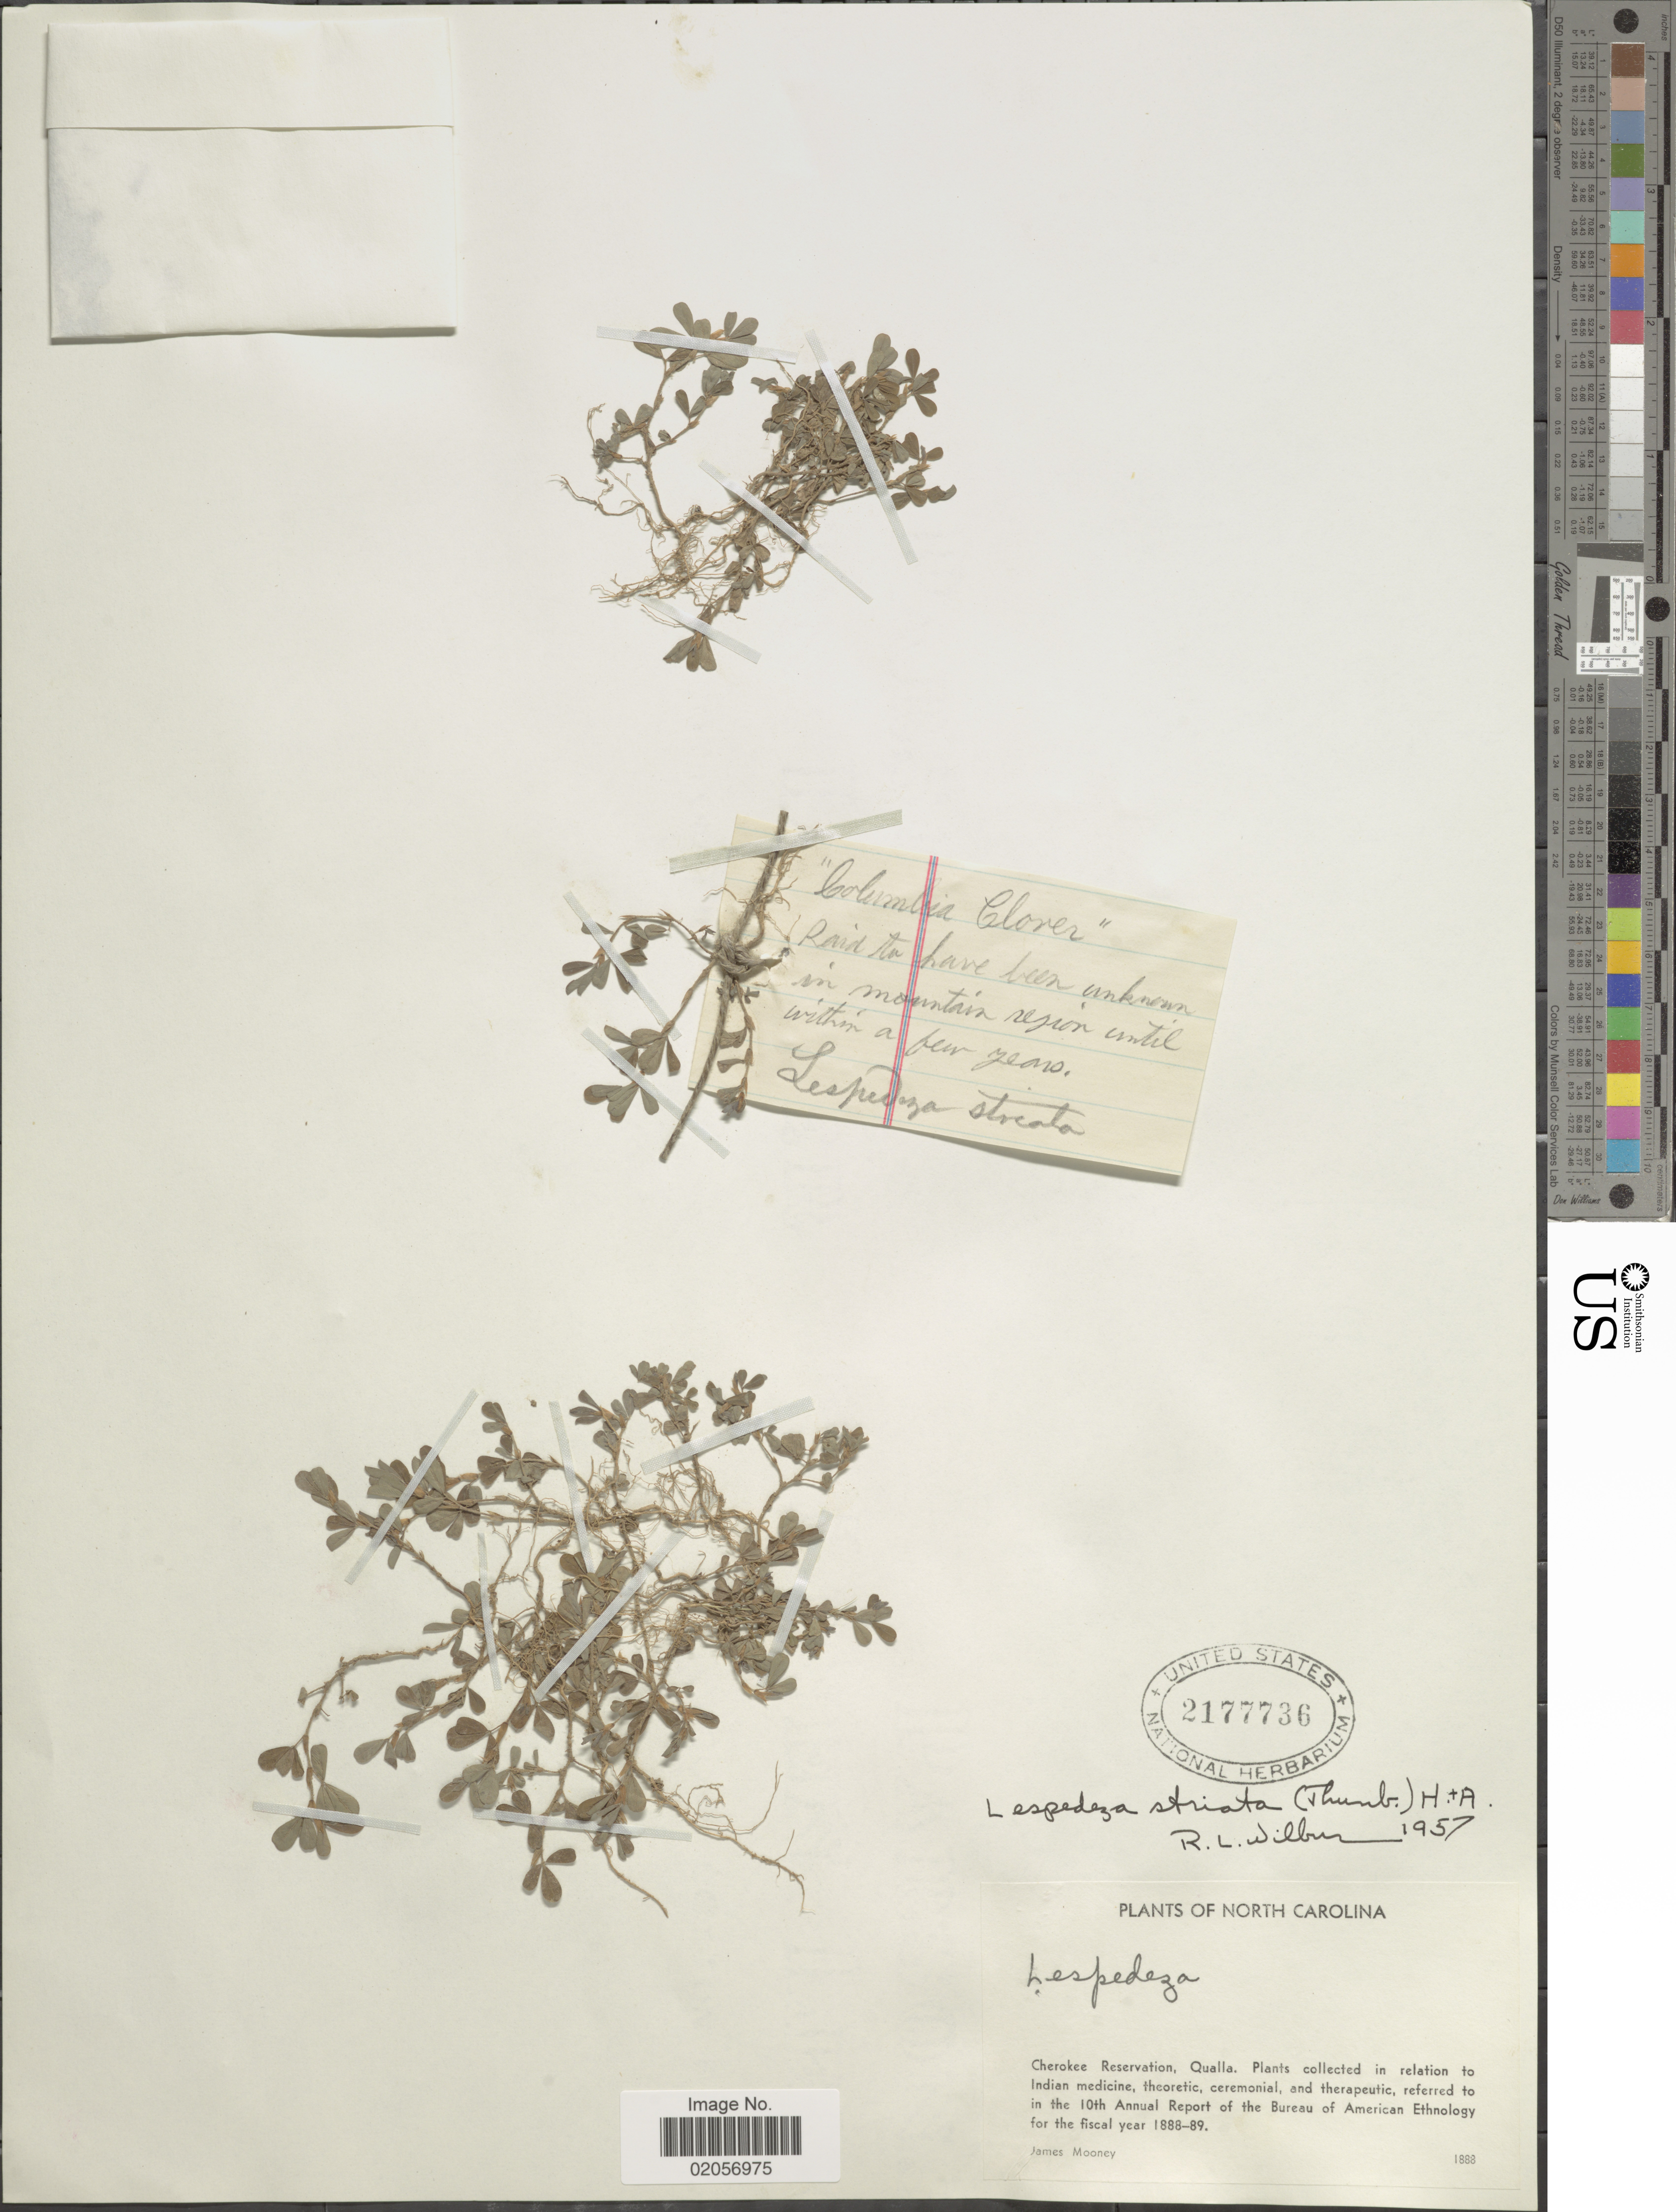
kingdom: Plantae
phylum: Tracheophyta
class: Magnoliopsida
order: Fabales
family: Fabaceae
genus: Kummerowia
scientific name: Kummerowia striata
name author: (Thunb.) Schindl.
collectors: J. Mooney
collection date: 1888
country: United States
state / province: North Carolina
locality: Cherokee Reservation, Qualla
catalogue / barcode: US 2177736